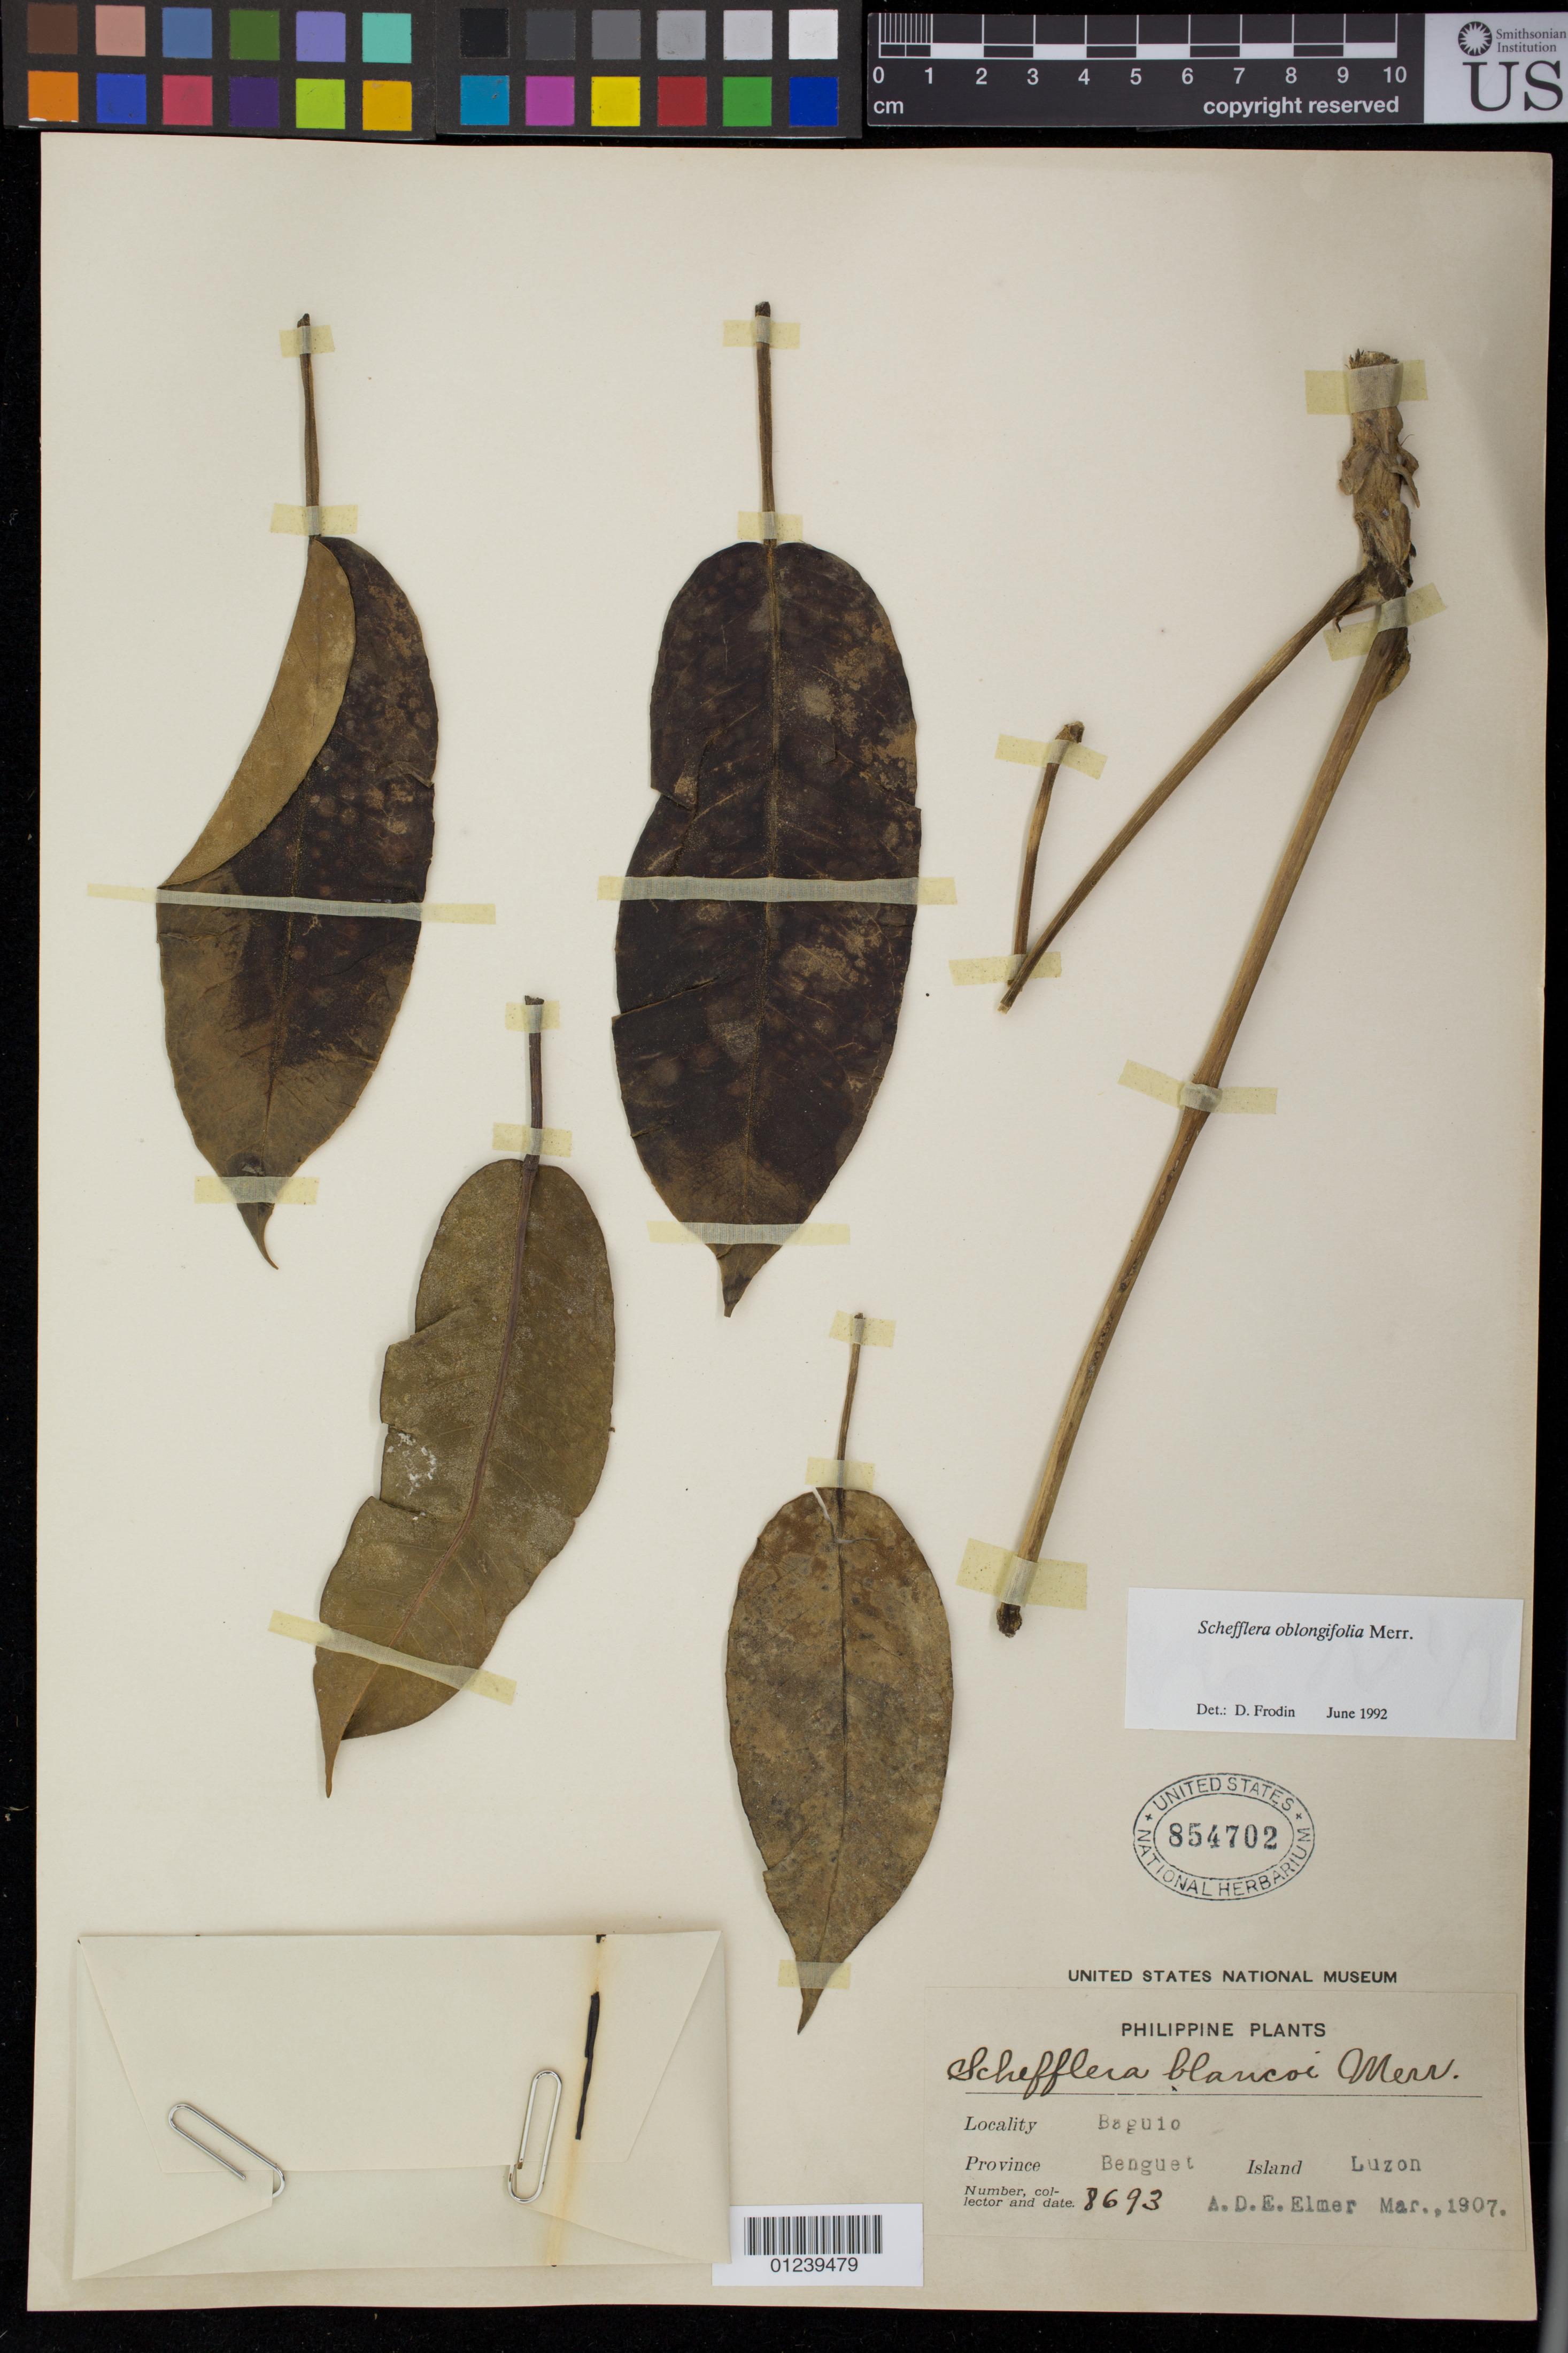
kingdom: Plantae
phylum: Tracheophyta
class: Magnoliopsida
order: Apiales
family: Araliaceae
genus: Schefflera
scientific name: Schefflera oblongifolia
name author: Merr.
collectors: A. D. E. Elmer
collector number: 8693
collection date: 1907-03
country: Philippines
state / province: Cordillera (Administrative Region)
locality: Baguio, Benguet, Luzon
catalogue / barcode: US 854702